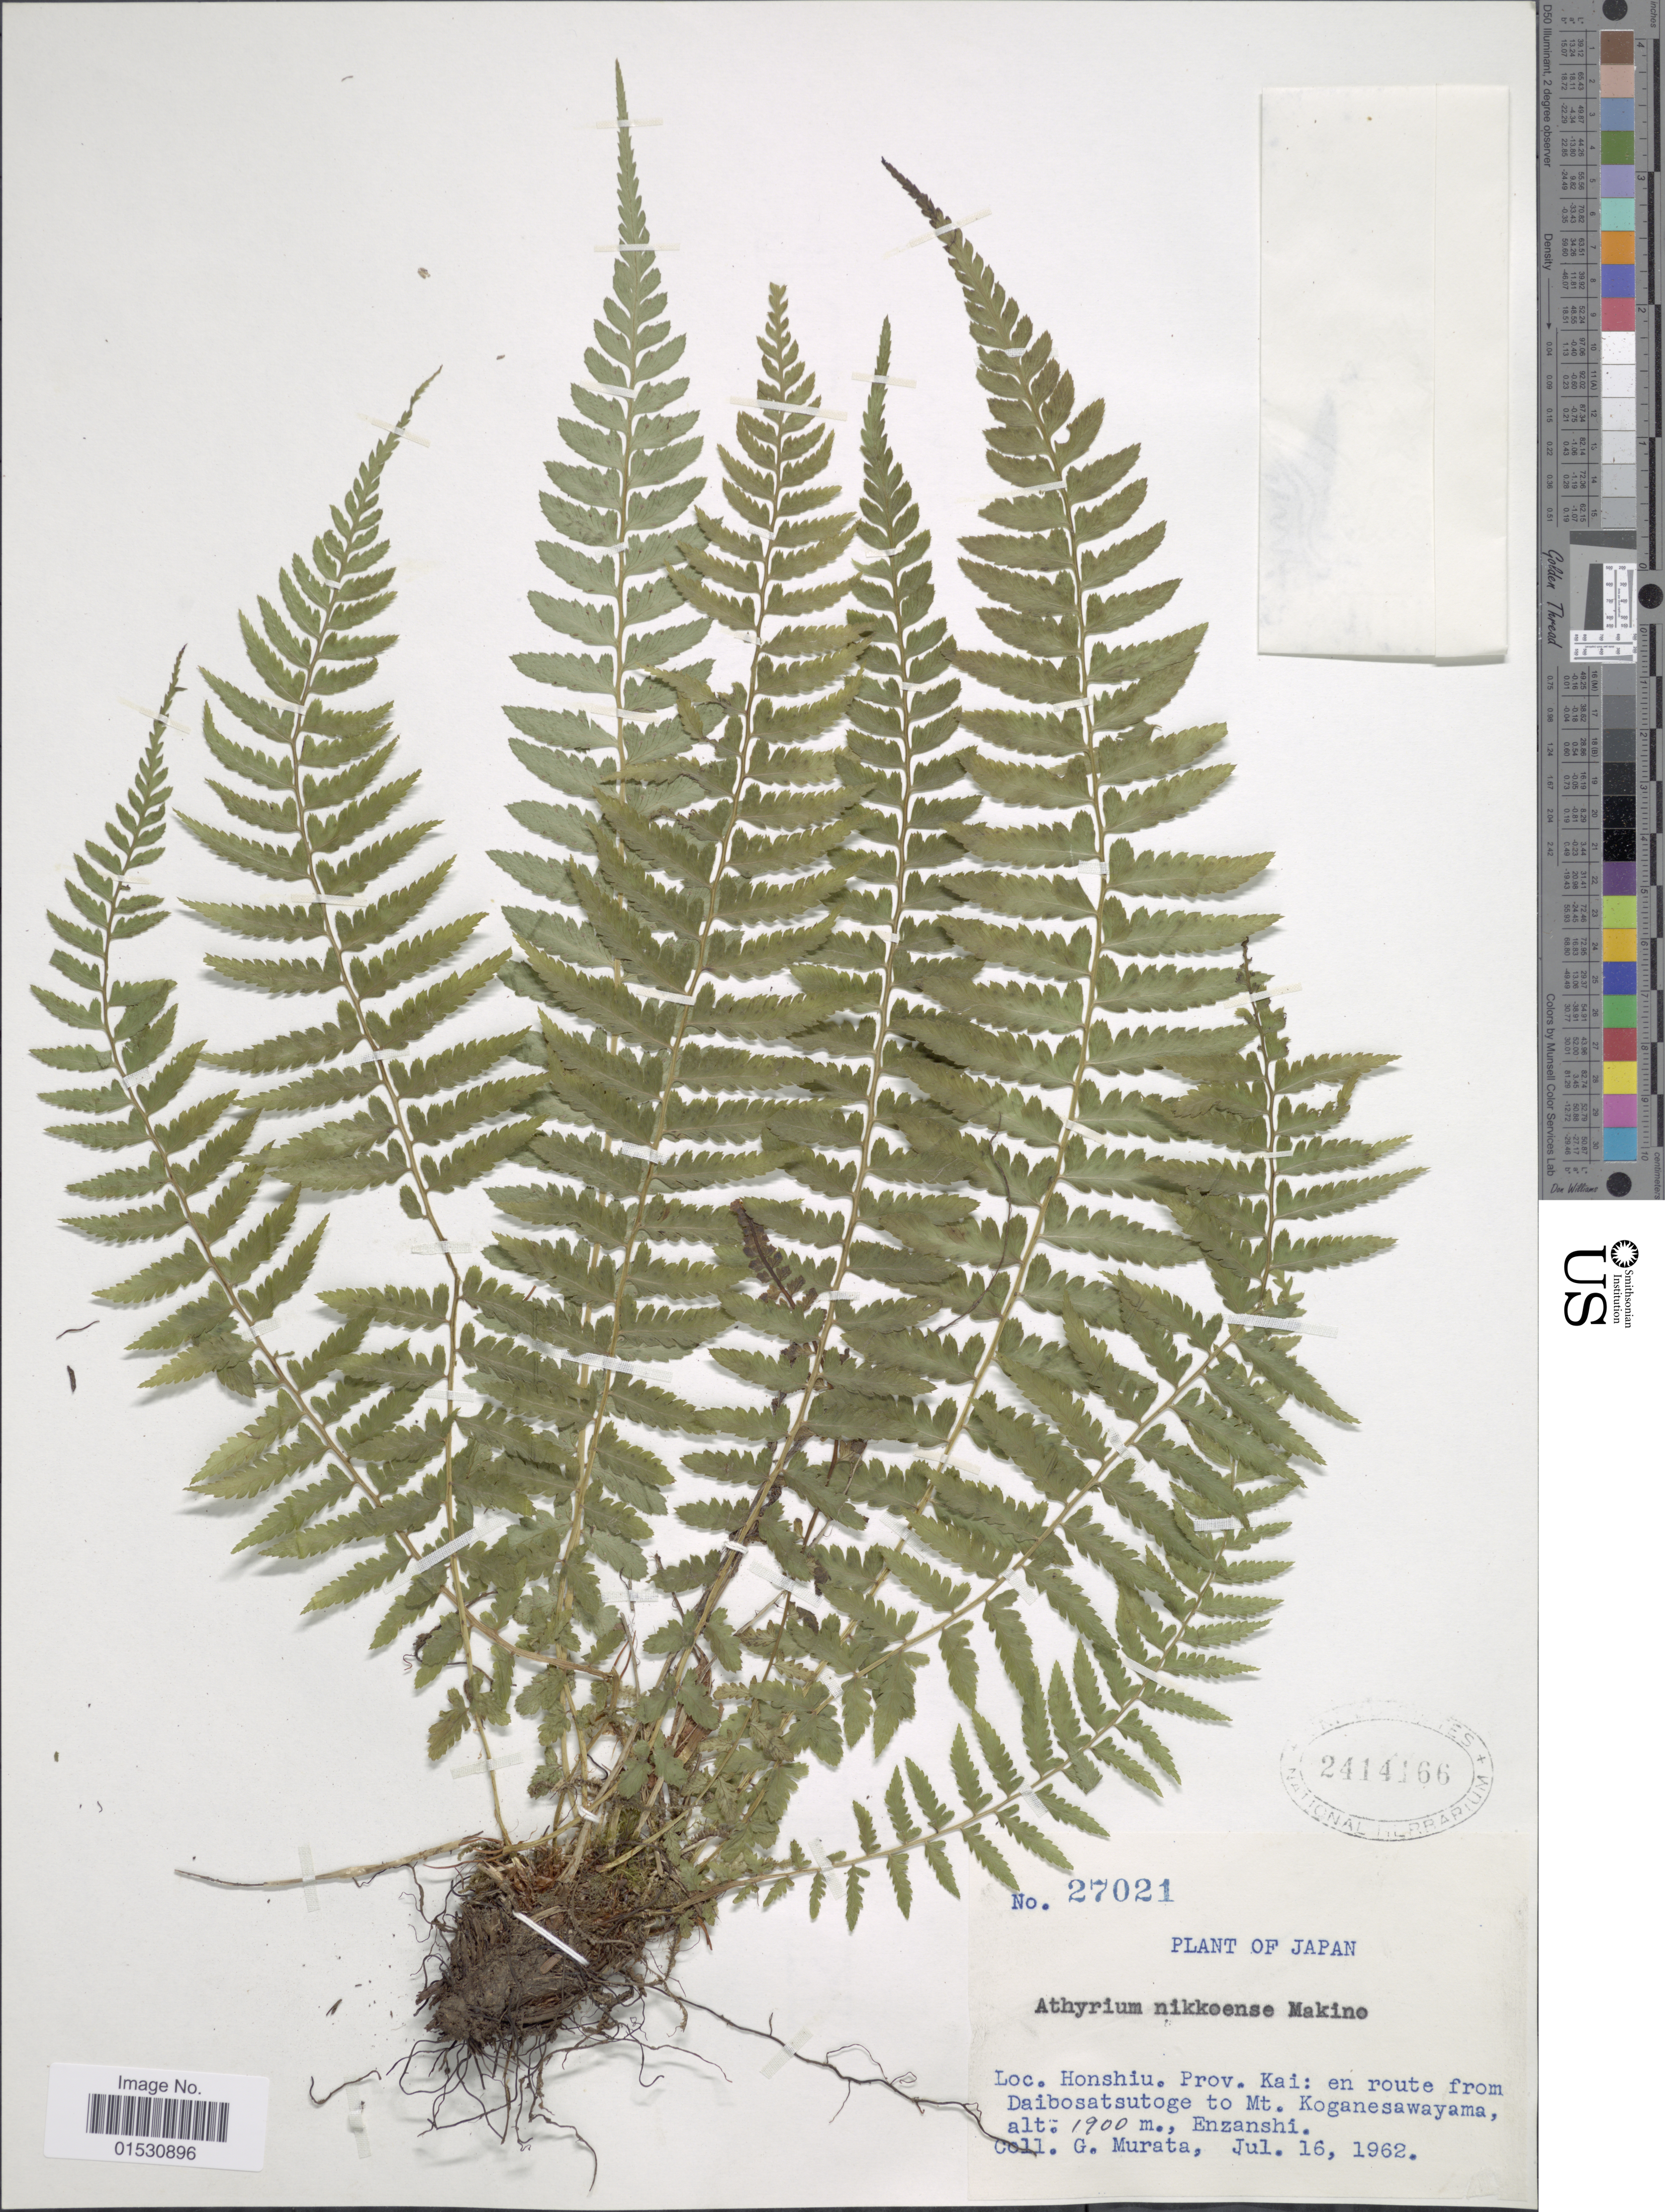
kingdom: Plantae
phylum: Tracheophyta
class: Polypodiopsida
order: Polypodiales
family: Athyriaceae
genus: Athyrium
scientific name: Athyrium nikkoense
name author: Makino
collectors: G. Murata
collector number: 27021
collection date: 1962-07-16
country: Japan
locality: Honshiu. Prov. Kai: en route from Daibosatsutoge to Mt. Koganesawayama. Enzanshi.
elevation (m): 1900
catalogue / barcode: US 2414166